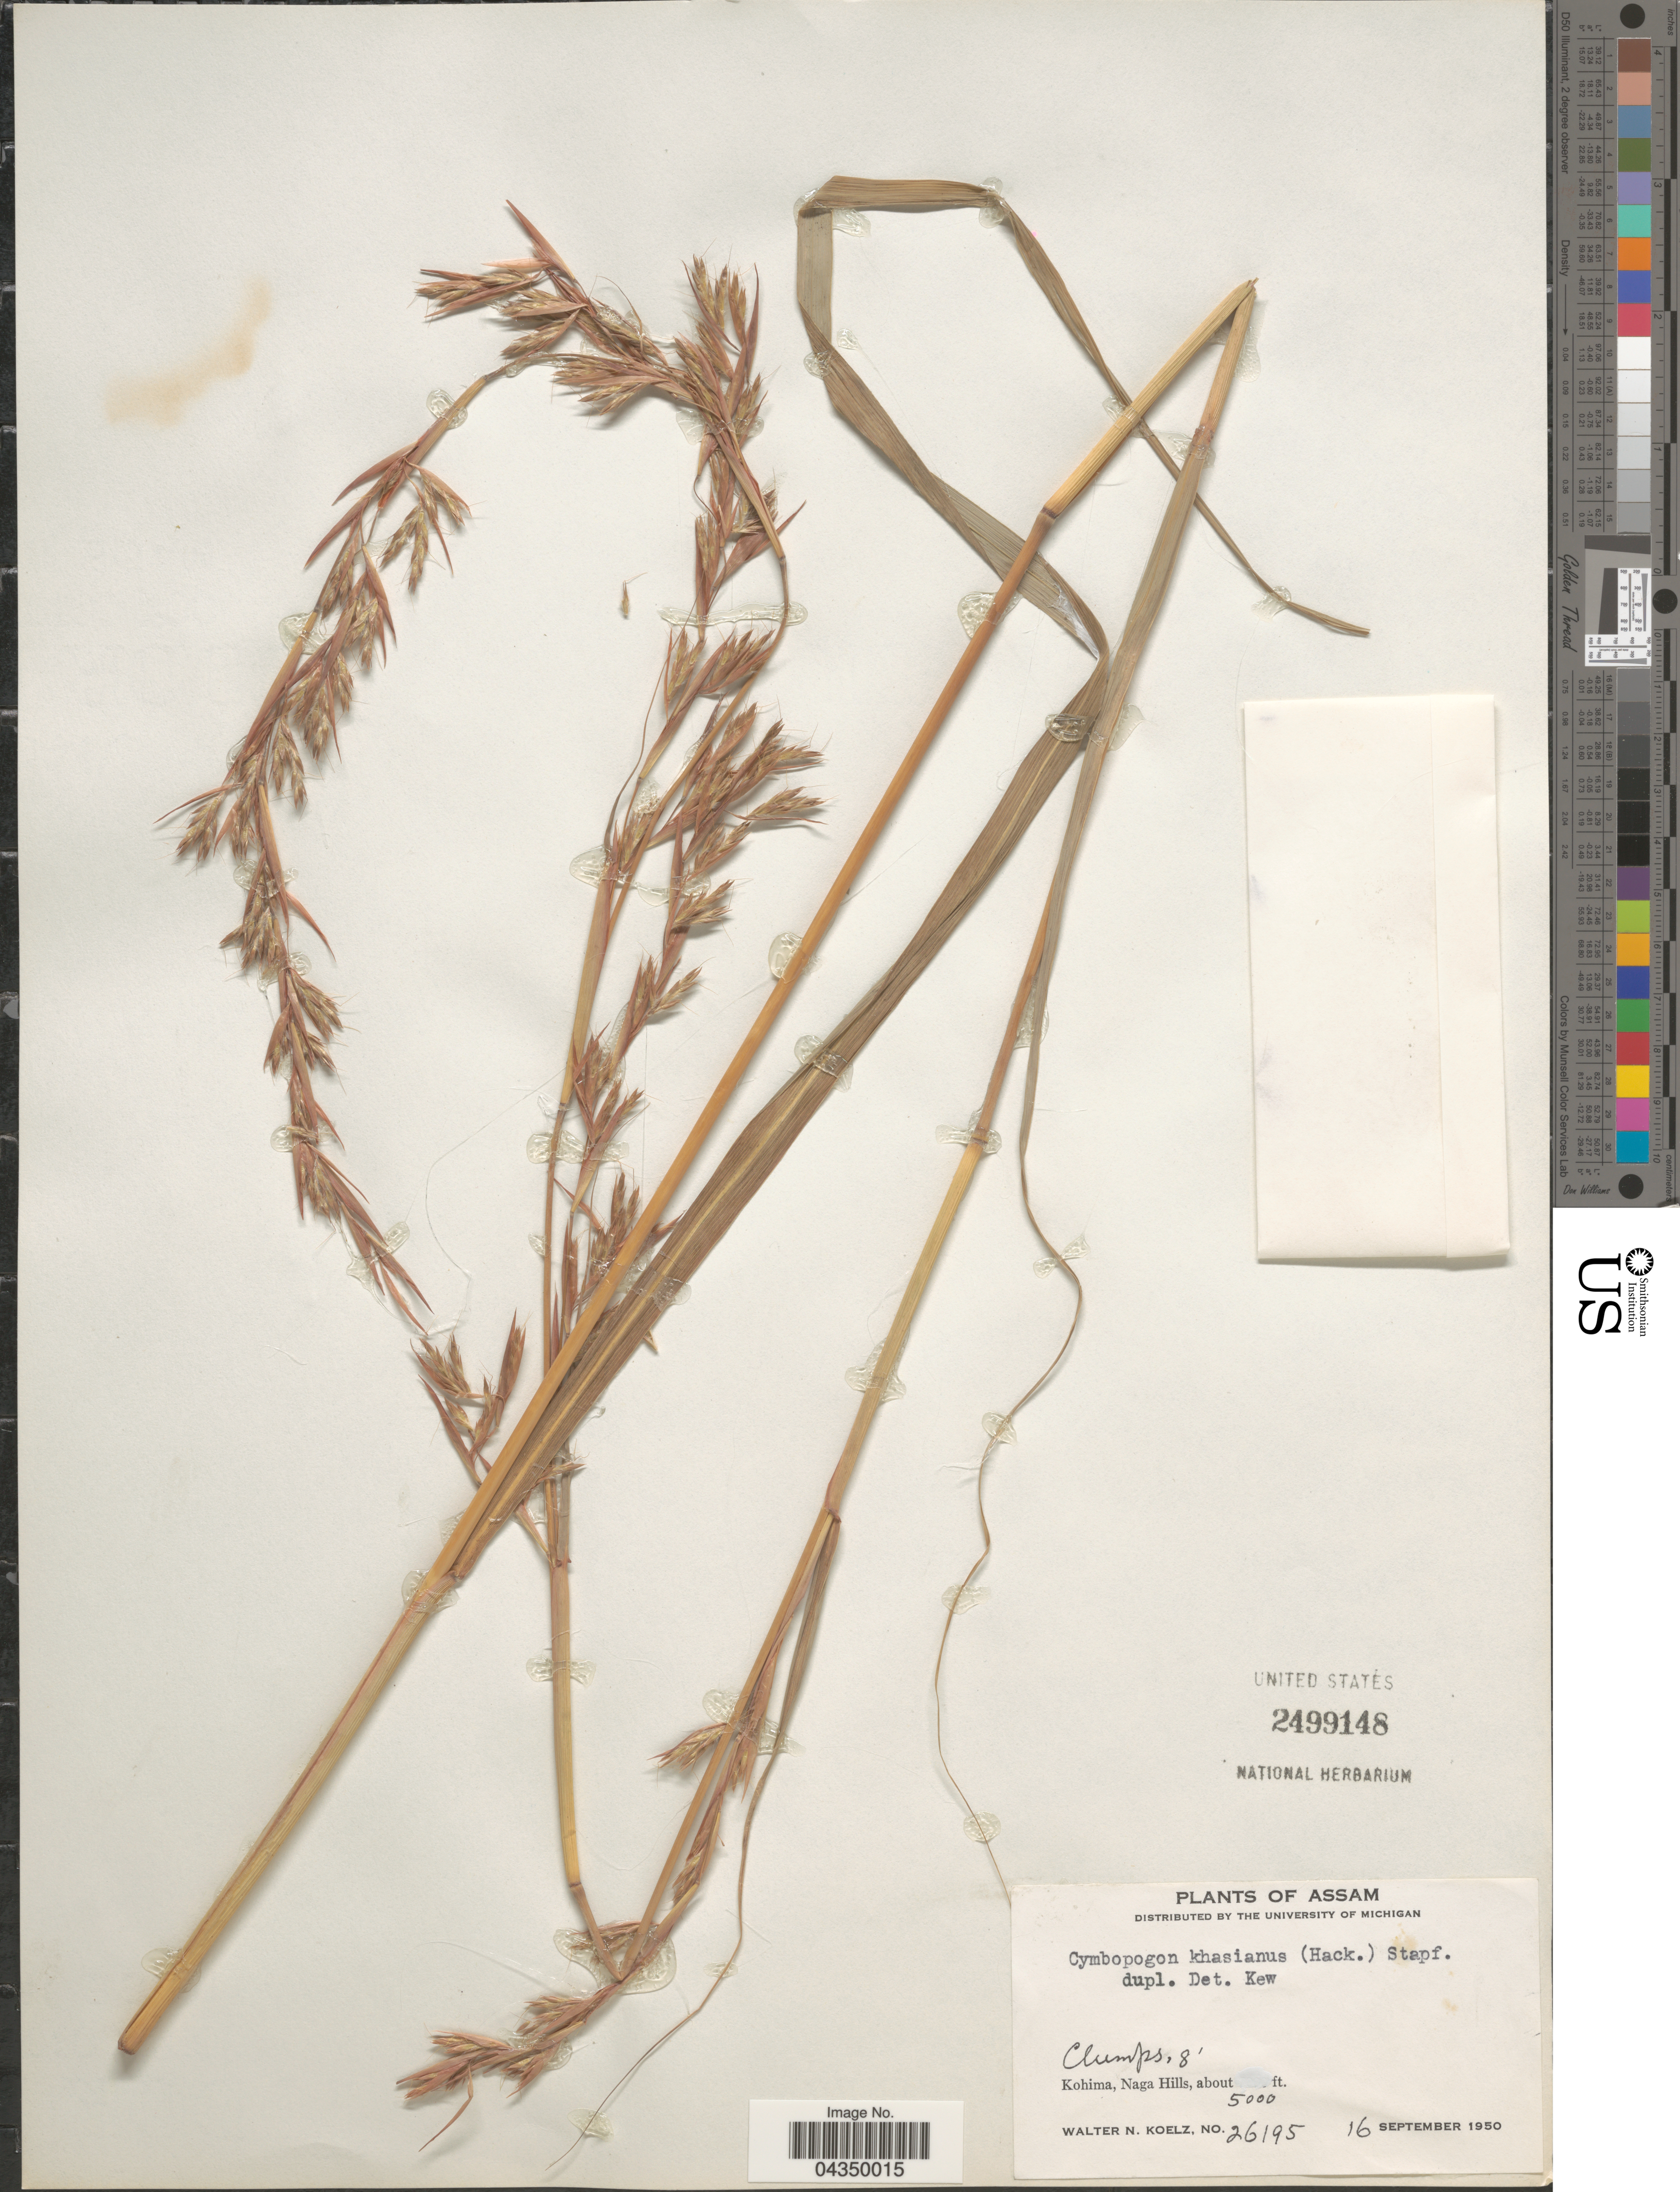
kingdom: Plantae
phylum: Tracheophyta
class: Liliopsida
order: Poales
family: Poaceae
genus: Cymbopogon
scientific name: Cymbopogon khasianus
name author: (Hack.) Stapf ex Bor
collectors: W. N. Koelz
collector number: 26195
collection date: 1950-09-16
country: India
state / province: Nagaland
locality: Kohima, Naga Hills.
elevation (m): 1524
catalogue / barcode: US 2499148